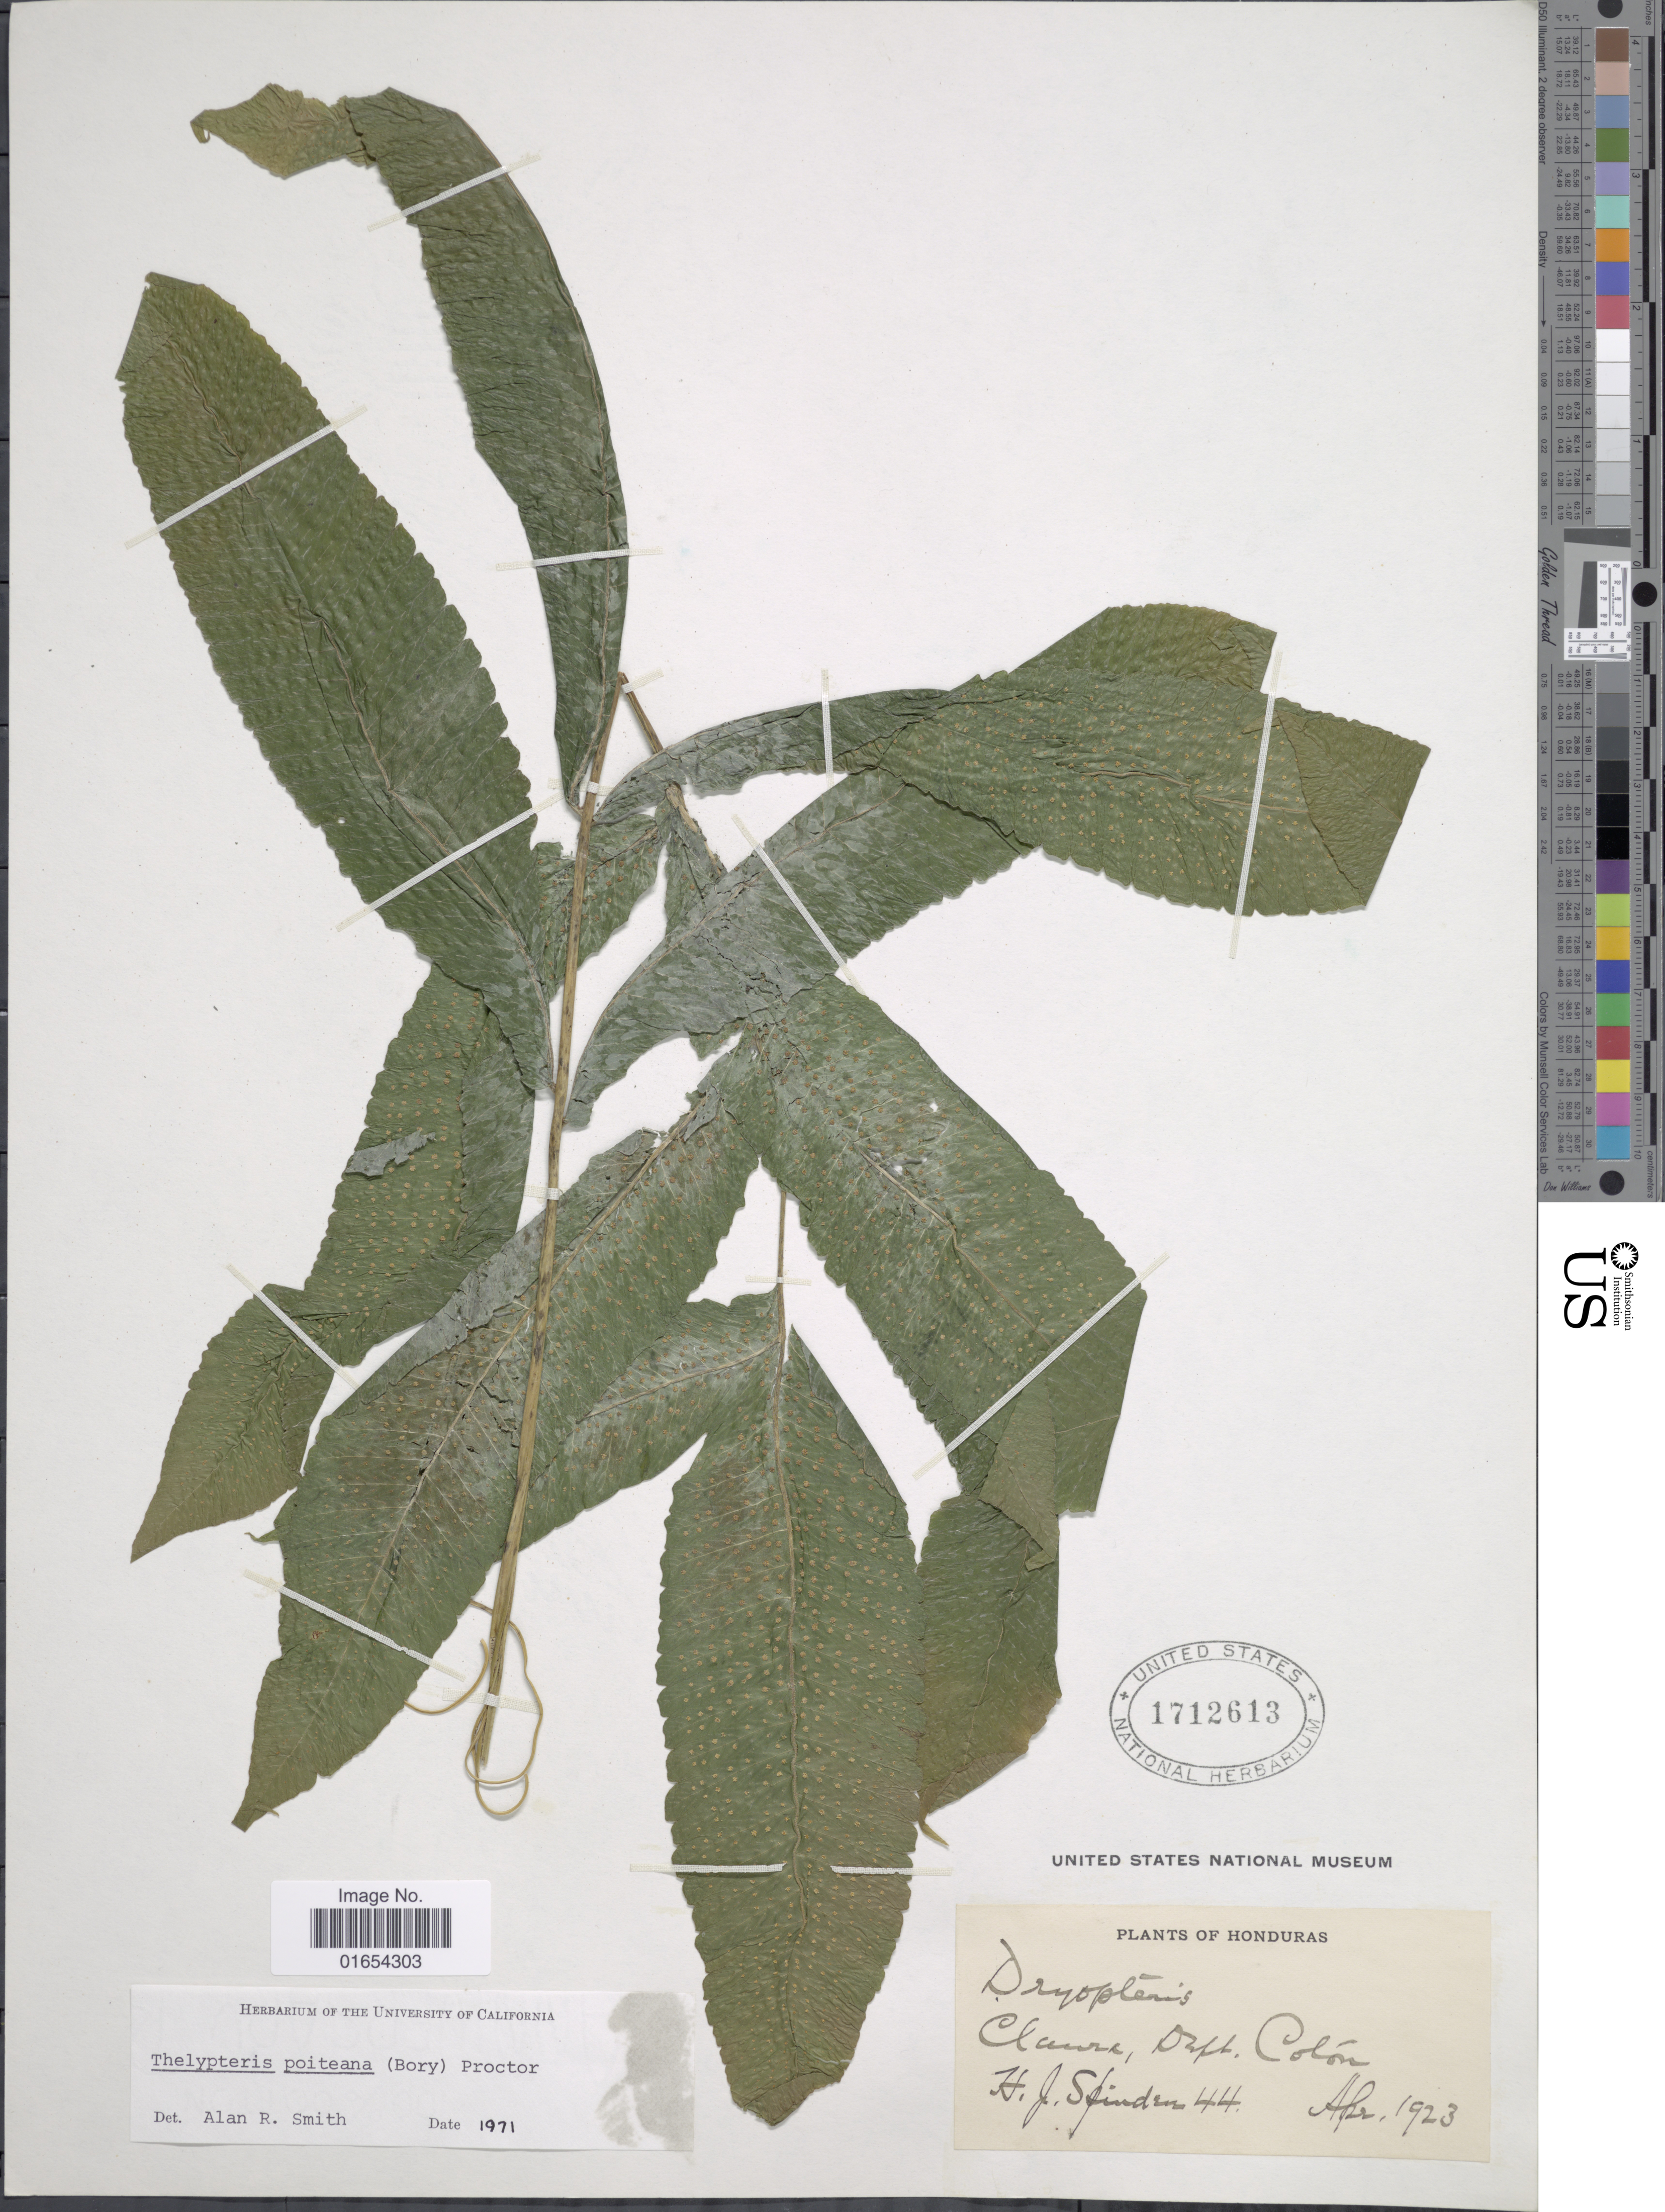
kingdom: Plantae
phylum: Tracheophyta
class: Polypodiopsida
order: Polypodiales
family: Thelypteridaceae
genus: Goniopteris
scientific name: Goniopteris poiteana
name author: (Bory) Ching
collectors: H. Spinder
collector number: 44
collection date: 1923-04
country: Honduras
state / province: Colón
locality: Claura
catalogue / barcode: US 1712613